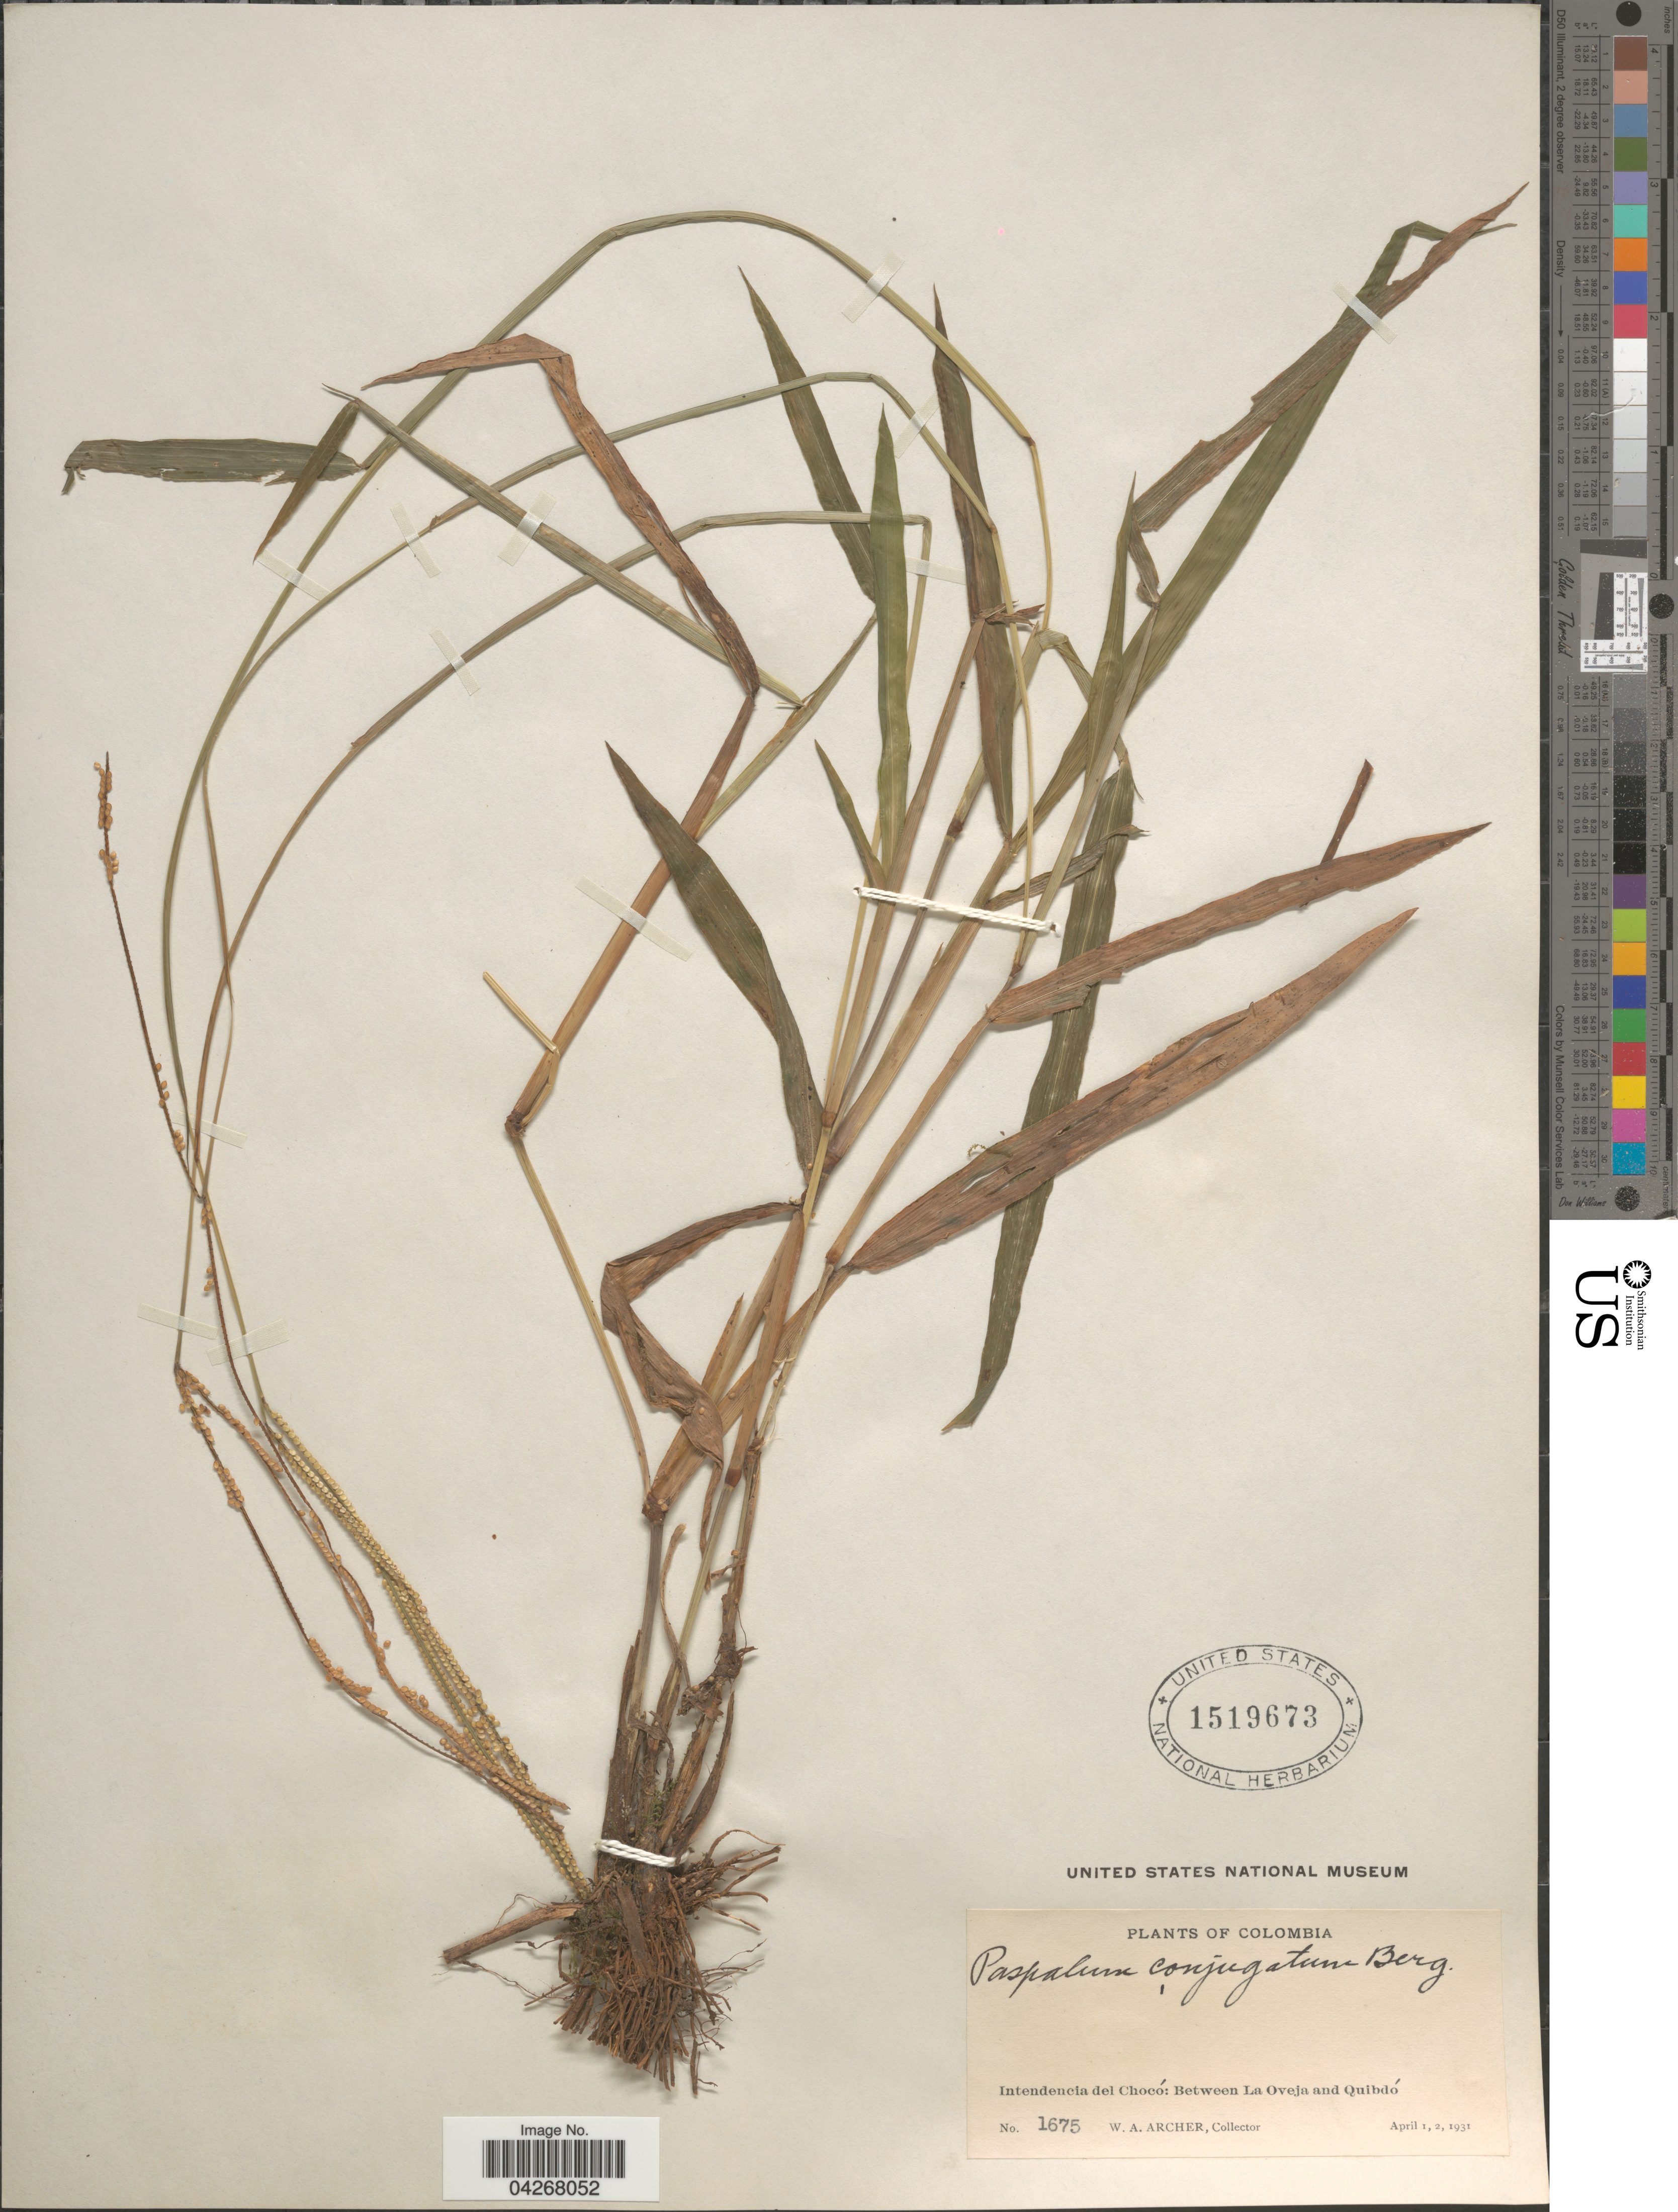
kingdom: Plantae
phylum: Tracheophyta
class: Liliopsida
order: Poales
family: Poaceae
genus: Paspalum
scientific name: Paspalum conjugatum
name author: P.J. Bergius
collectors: W. Archer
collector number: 1675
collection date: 1931-04-01/1931-04-02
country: Colombia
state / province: Chocó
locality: Intendencia del Chocó: Between La Oveja and Quibdó.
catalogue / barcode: US 1519673